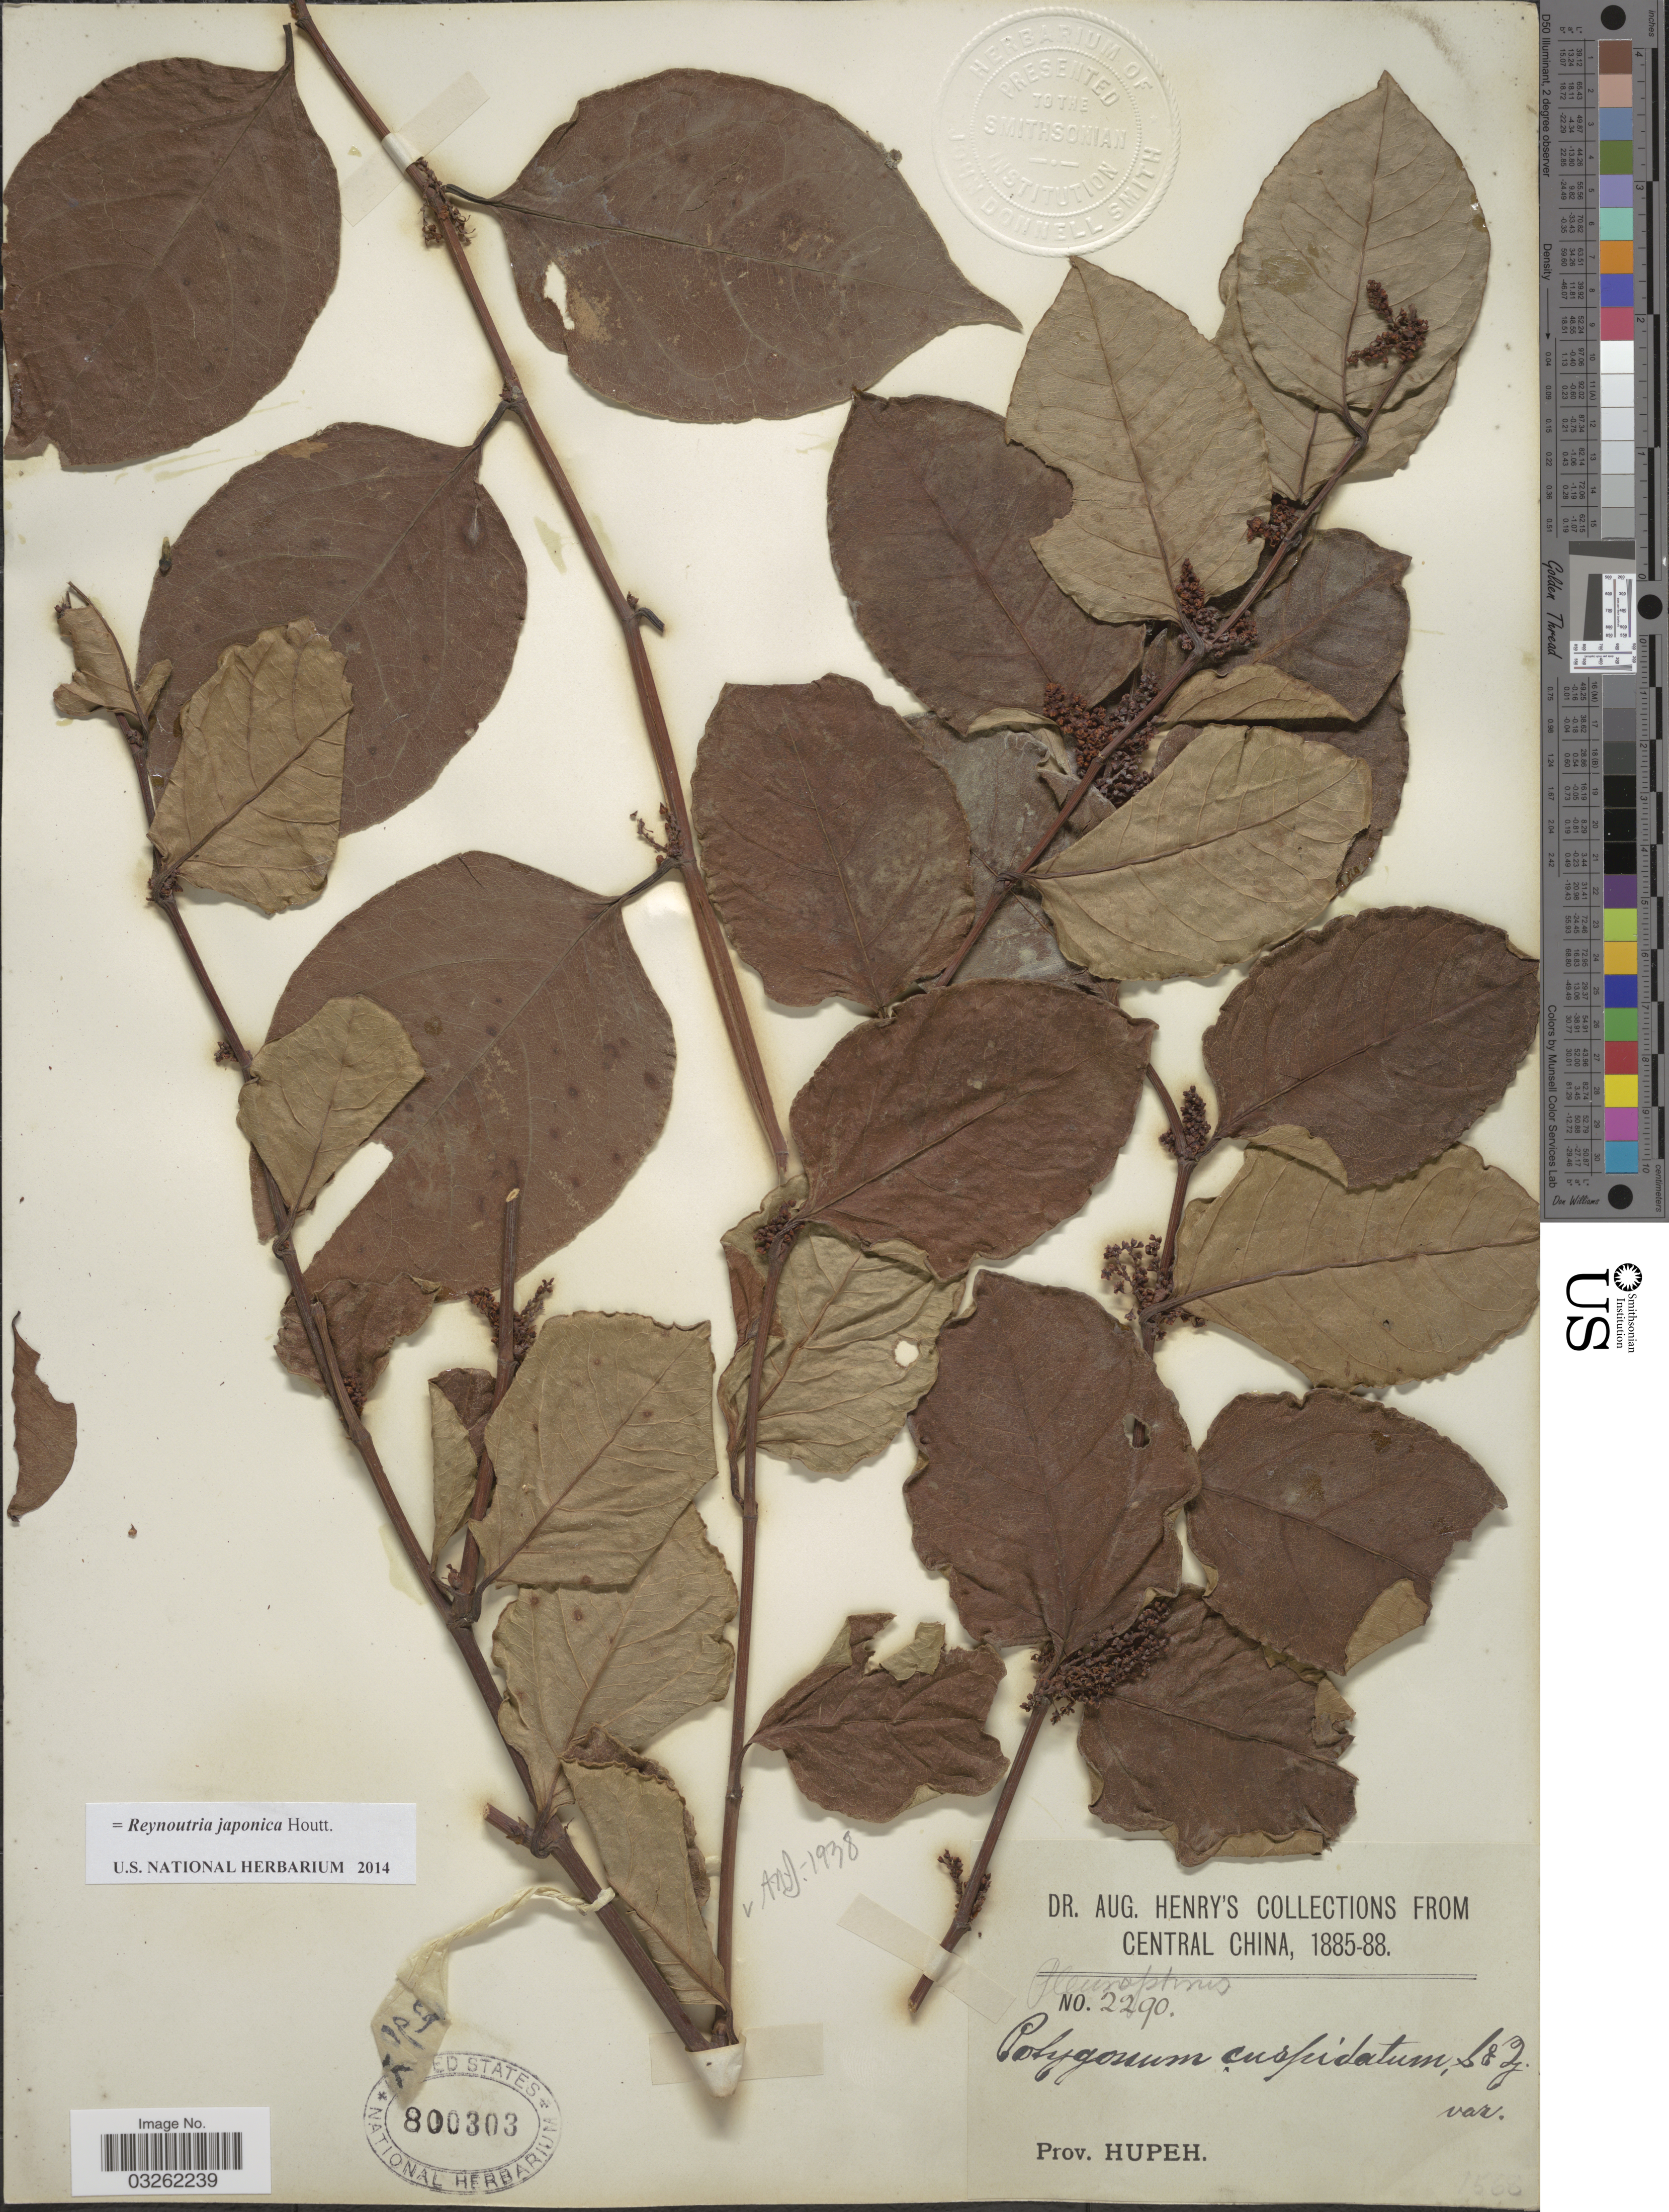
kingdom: Plantae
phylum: Tracheophyta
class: Magnoliopsida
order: Caryophyllales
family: Polygonaceae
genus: Reynoutria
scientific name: Reynoutria japonica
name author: Houtt.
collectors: A. Henry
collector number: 2290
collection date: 1885/1888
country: China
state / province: Hubei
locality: Central China, Prov. Hupeh.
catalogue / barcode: US 800303